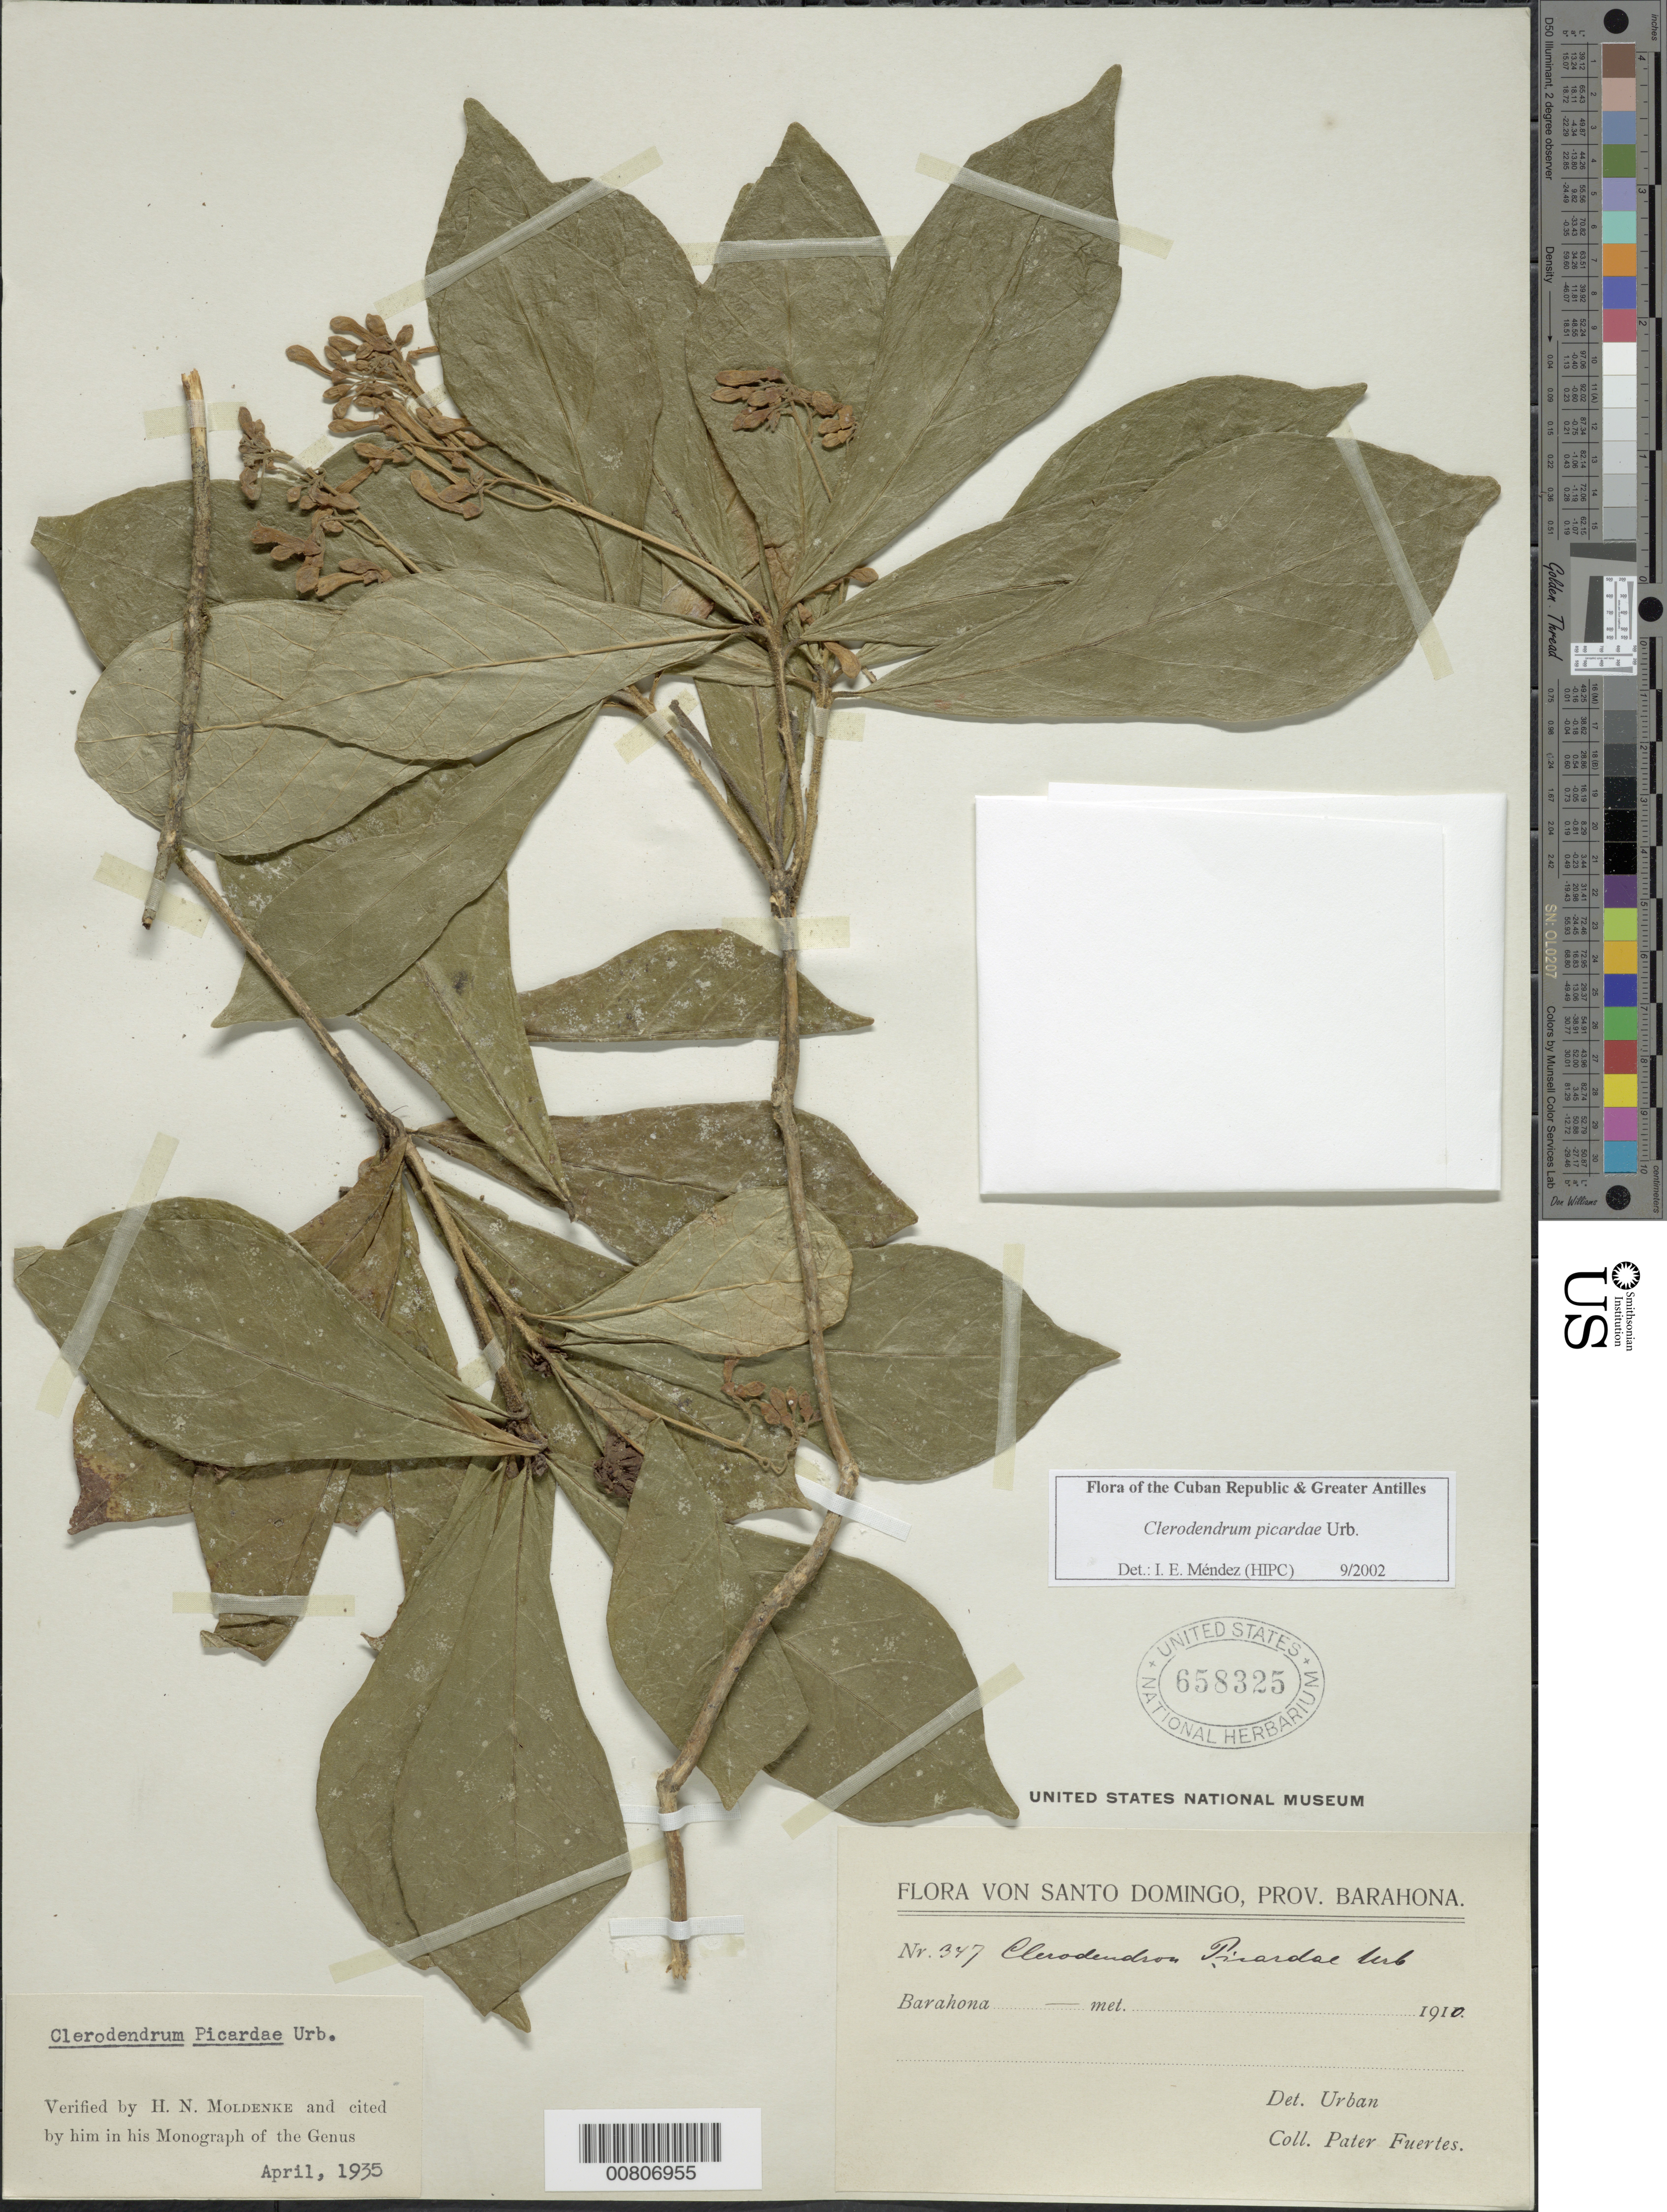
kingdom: Plantae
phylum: Tracheophyta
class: Magnoliopsida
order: Lamiales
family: Lamiaceae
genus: Clerodendrum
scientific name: Clerodendrum picardae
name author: Urb.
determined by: Méndez, Isidro E., (HIPC)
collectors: M. D. Fuertes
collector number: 347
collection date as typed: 1910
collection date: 1910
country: Dominican Republic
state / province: Barahona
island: Hispaniola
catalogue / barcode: US 658325